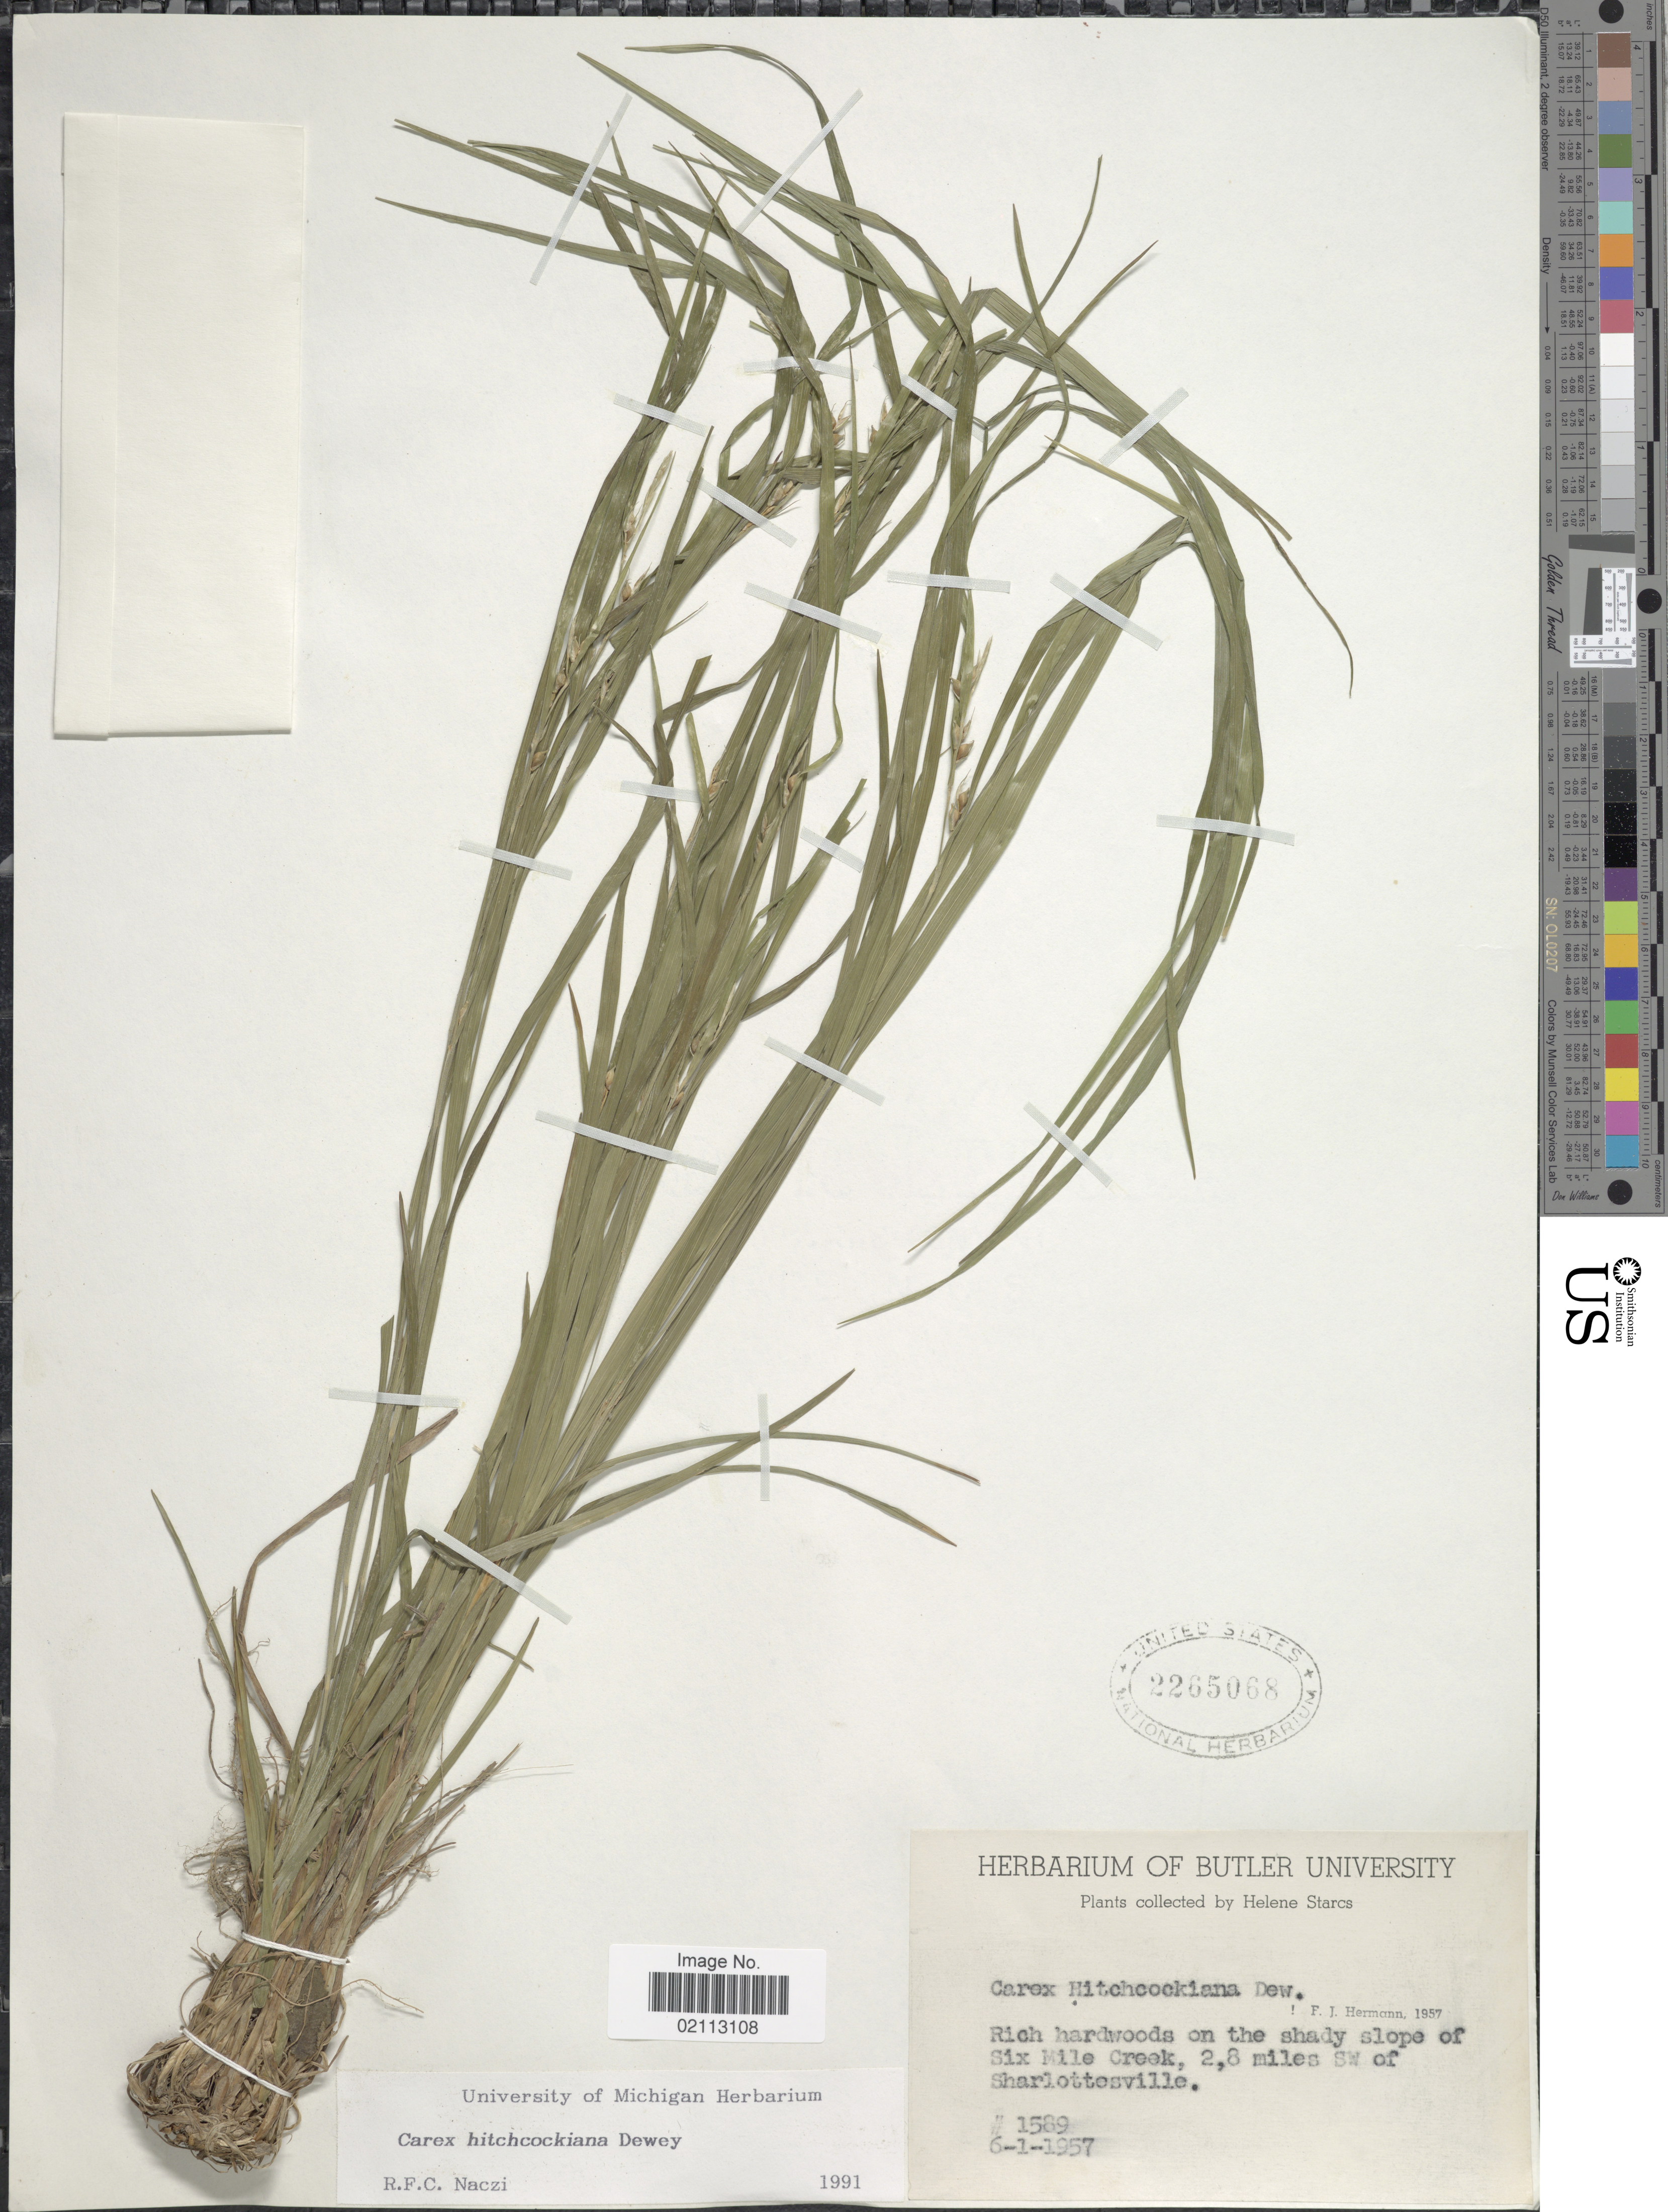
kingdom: Plantae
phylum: Tracheophyta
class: Liliopsida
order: Poales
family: Cyperaceae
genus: Carex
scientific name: Carex hitchcockiana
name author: Dewey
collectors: H. Starcs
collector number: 1589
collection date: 1957-06-01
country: United States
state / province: Indiana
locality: Six Mile Creek, 2.8 miles SW of Sharlottesville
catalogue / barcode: US 2265068